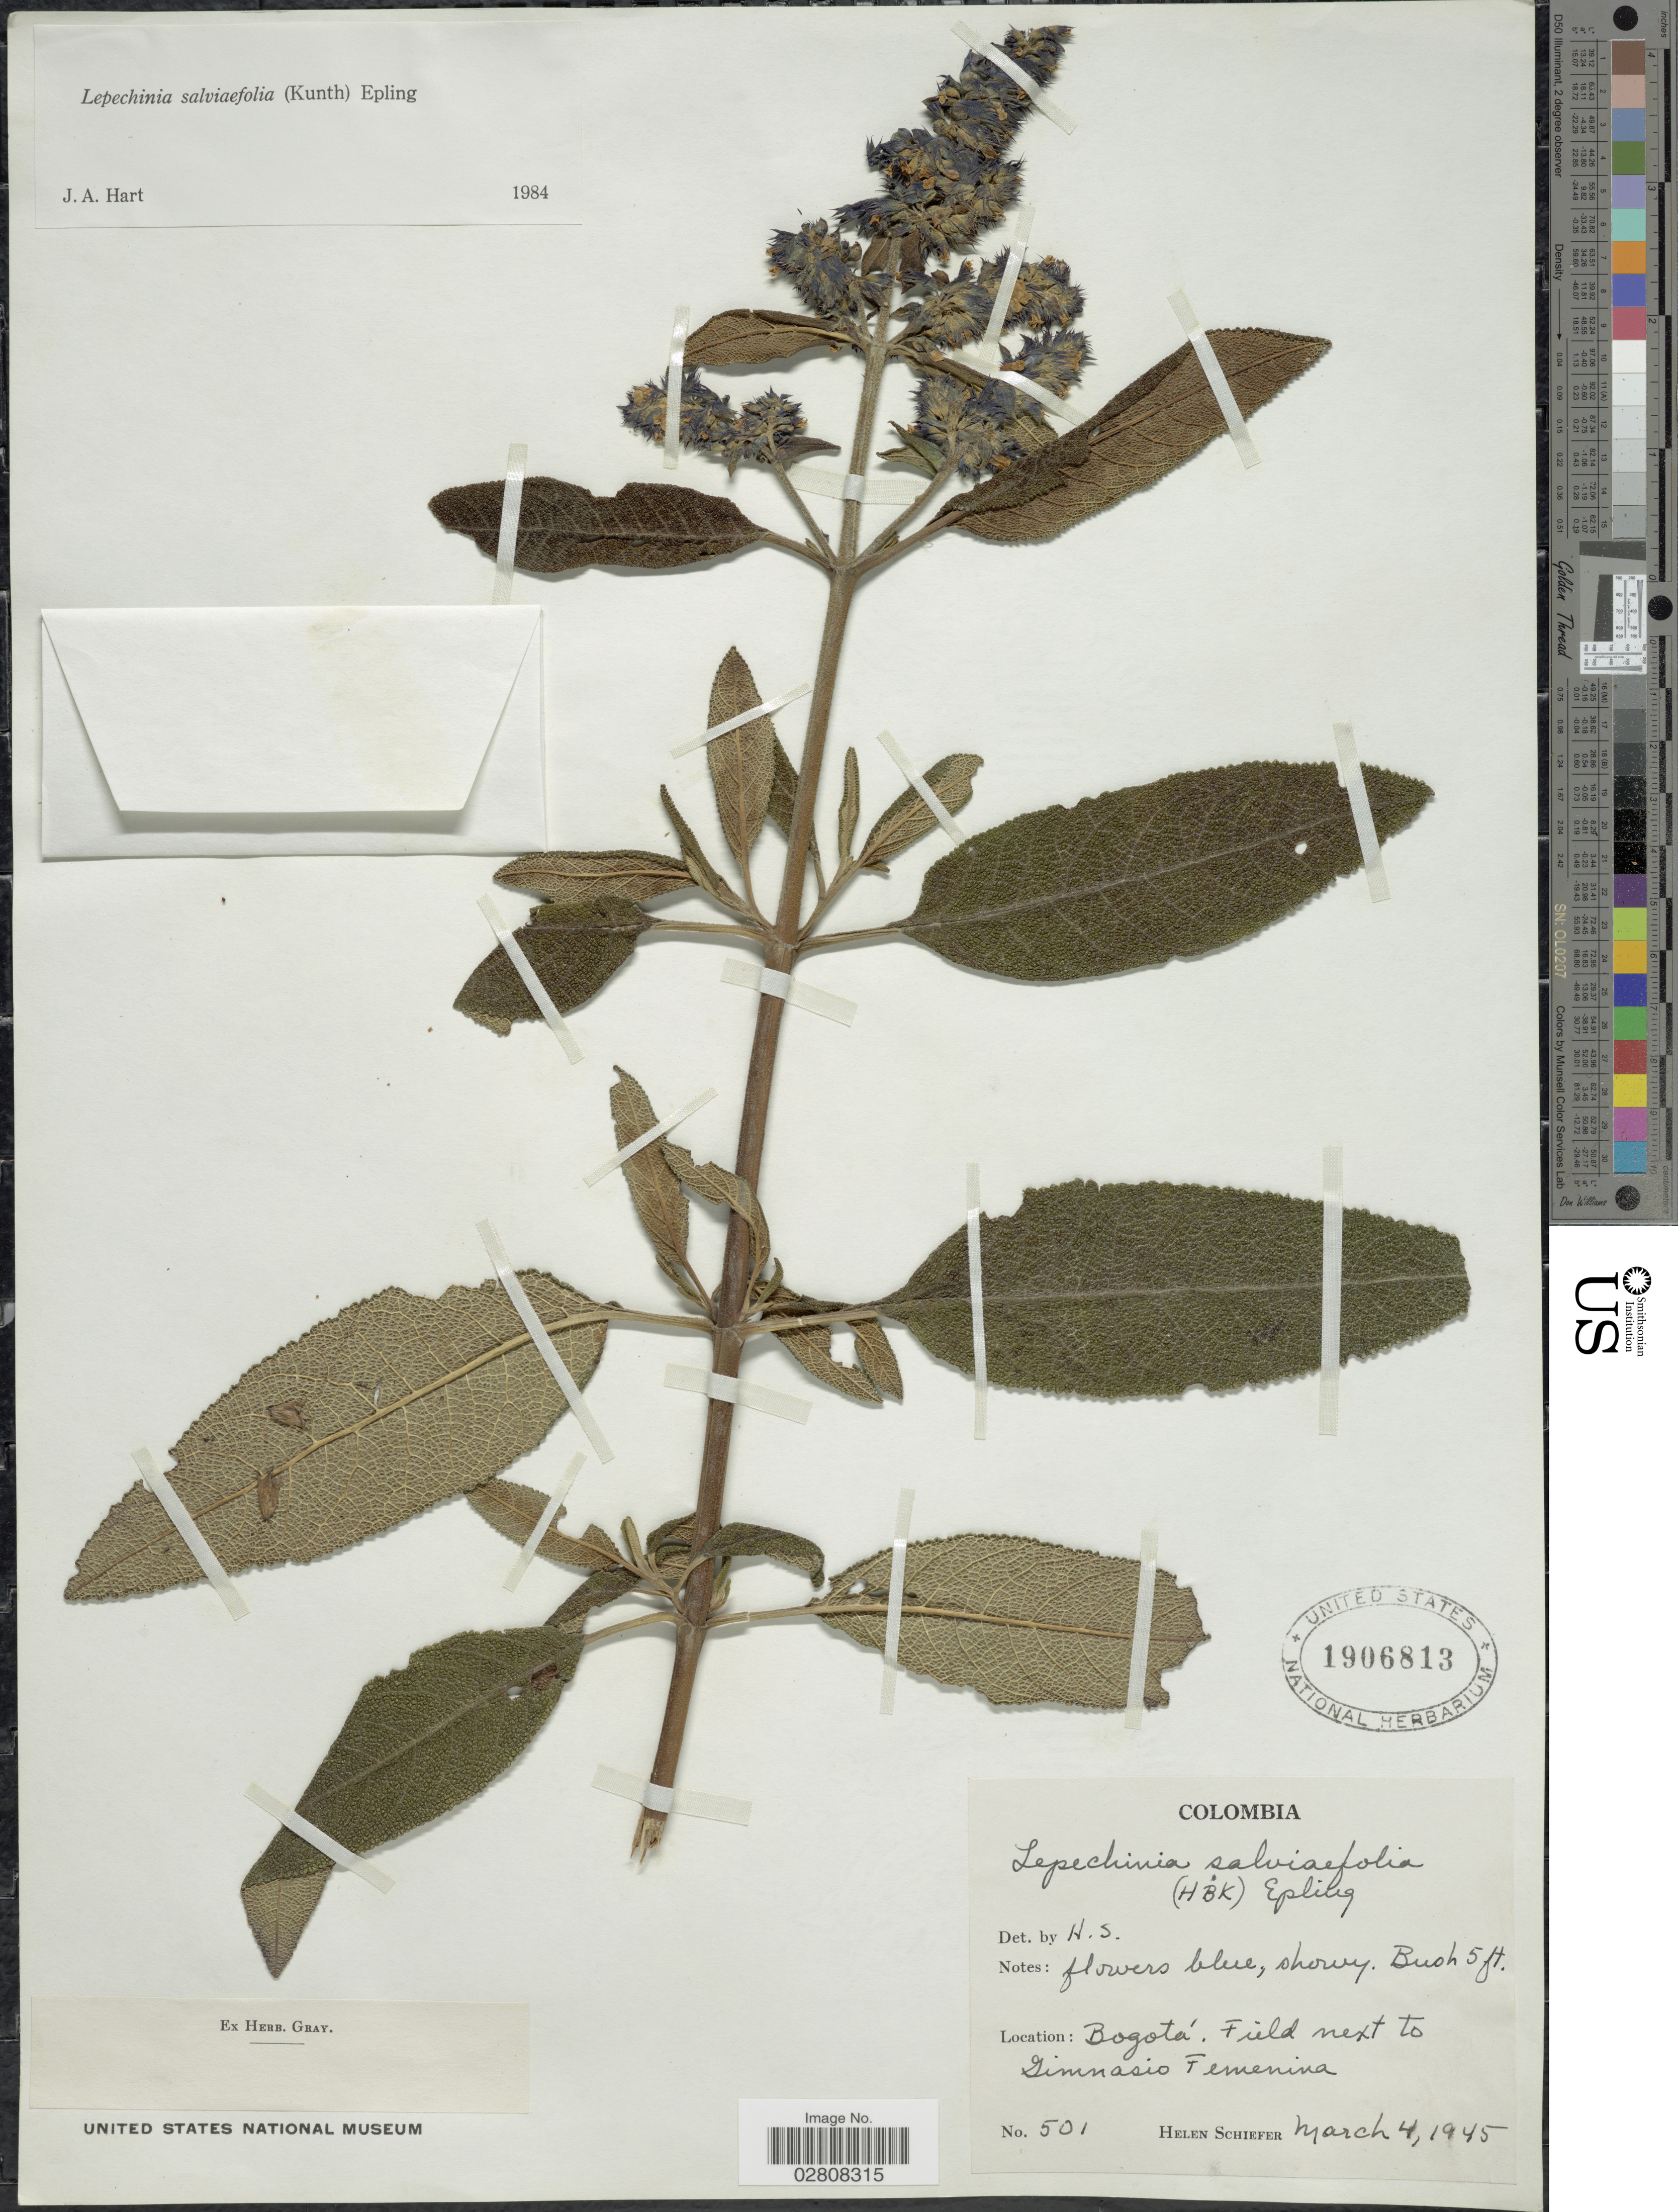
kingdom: Plantae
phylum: Tracheophyta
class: Magnoliopsida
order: Lamiales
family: Lamiaceae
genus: Lepechinia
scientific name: Lepechinia salviifolia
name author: (Kunth) Epling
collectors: H. Schiefer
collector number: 501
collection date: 1945-03-04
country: Colombia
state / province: Bogota D.C.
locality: Bogotá. Field next to Dimnasio Femenina.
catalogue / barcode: US 1906813